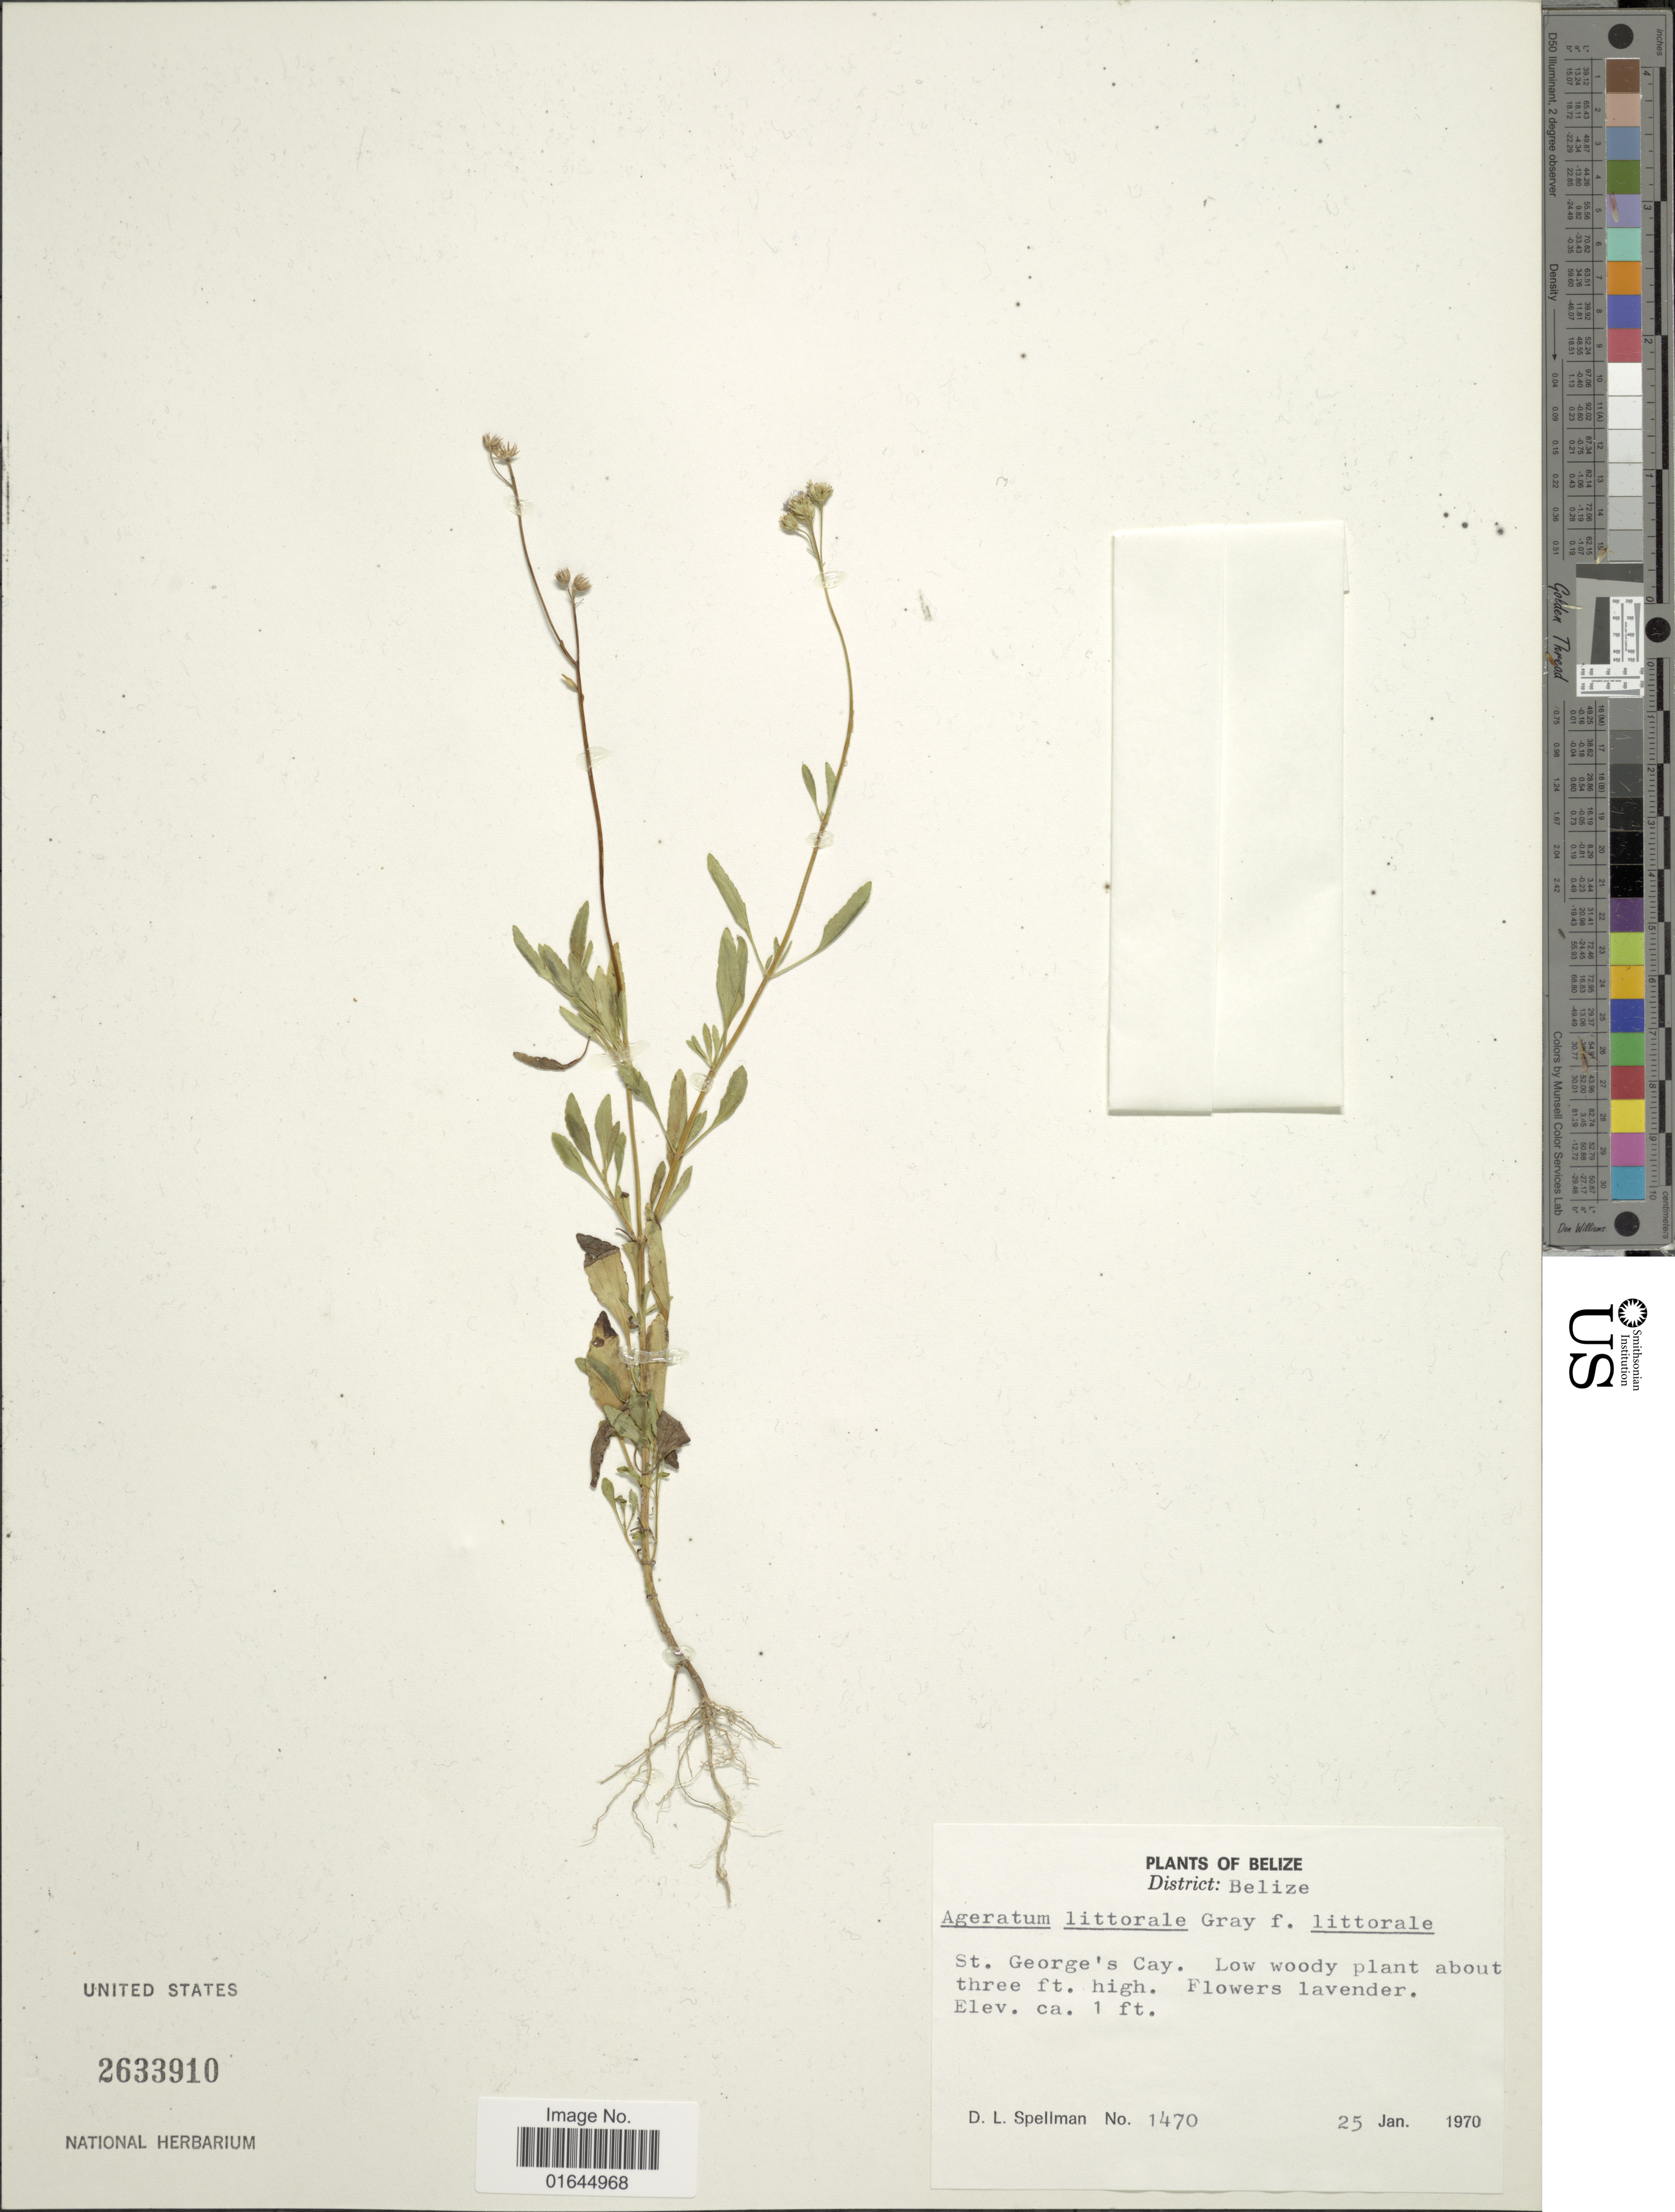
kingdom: Plantae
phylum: Tracheophyta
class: Magnoliopsida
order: Asterales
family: Asteraceae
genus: Ageratum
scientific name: Ageratum littorale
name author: A. Gray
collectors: D. L. Spellman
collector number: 1470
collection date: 1970-01-25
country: Belize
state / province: Belize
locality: District: Belize, St. George's Cayu.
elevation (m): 0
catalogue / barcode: US 2633910